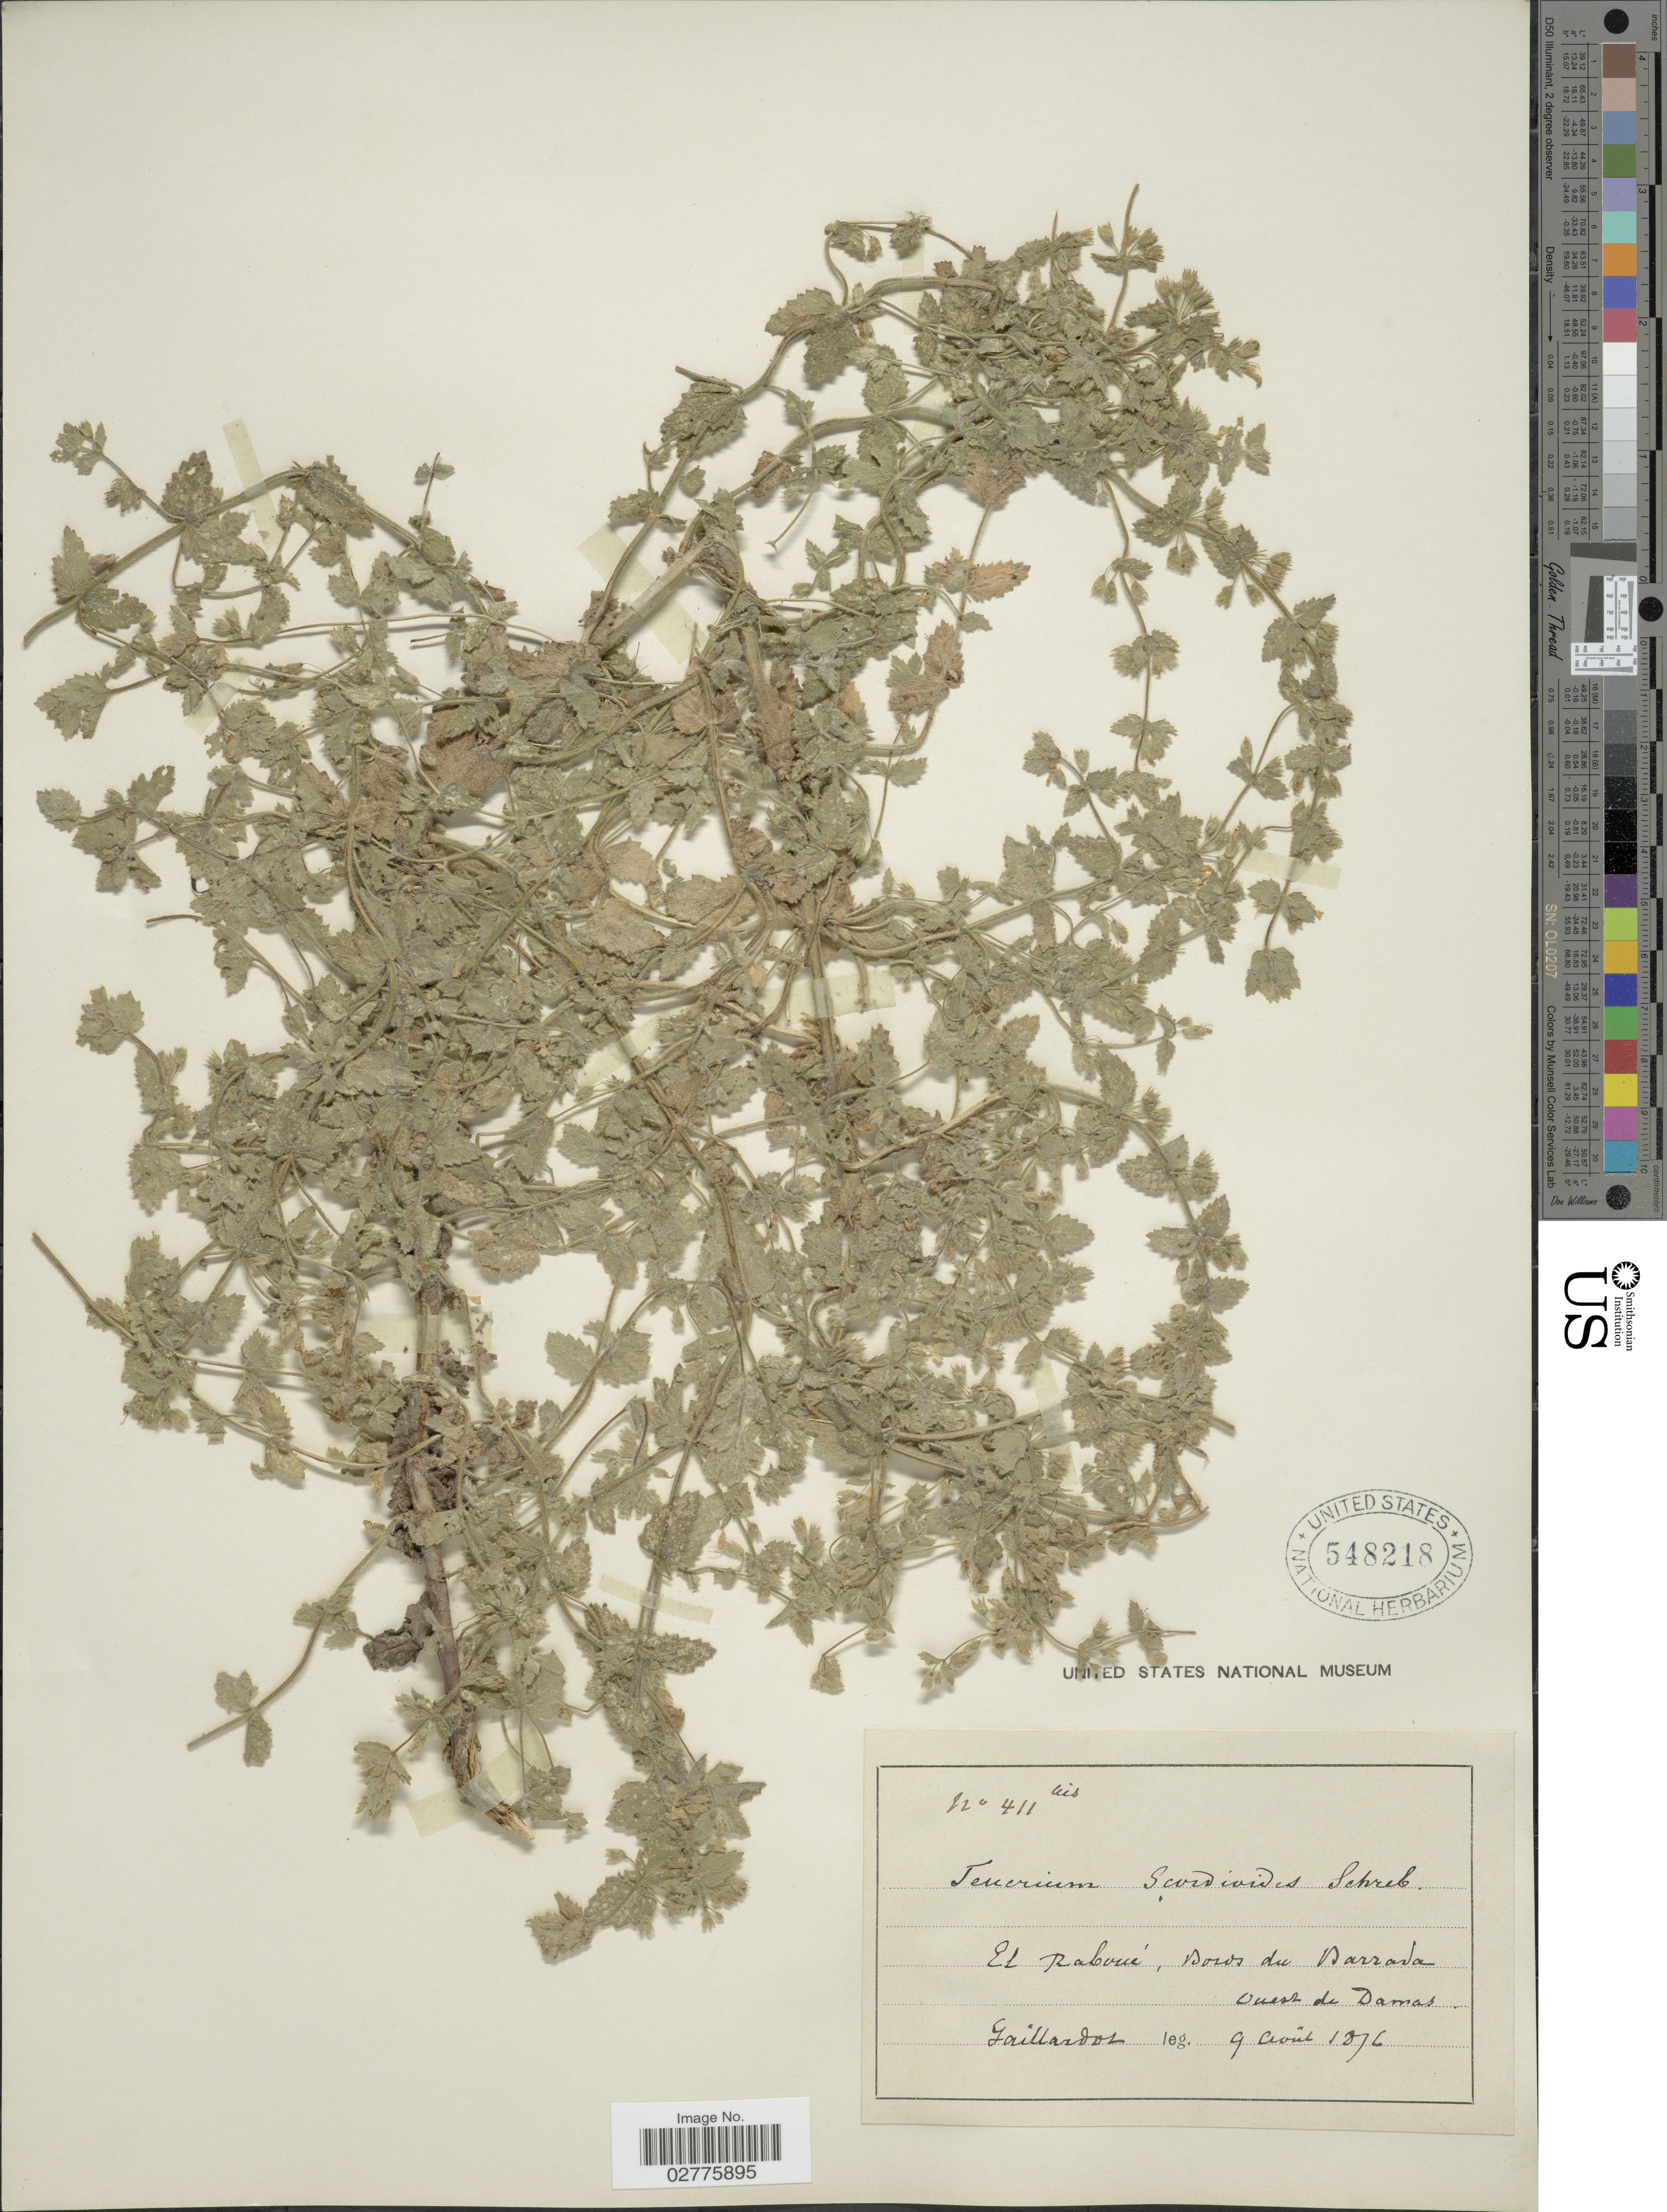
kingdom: Plantae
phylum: Tracheophyta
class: Magnoliopsida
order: Lamiales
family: Lamiaceae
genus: Teucrium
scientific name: Teucrium scordioides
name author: Schreb.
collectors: Gaillardot, --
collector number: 411bis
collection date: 1876-08-09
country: Syria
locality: El Raboné, Bords du Barrada Ouest de Damas.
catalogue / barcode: US 548218